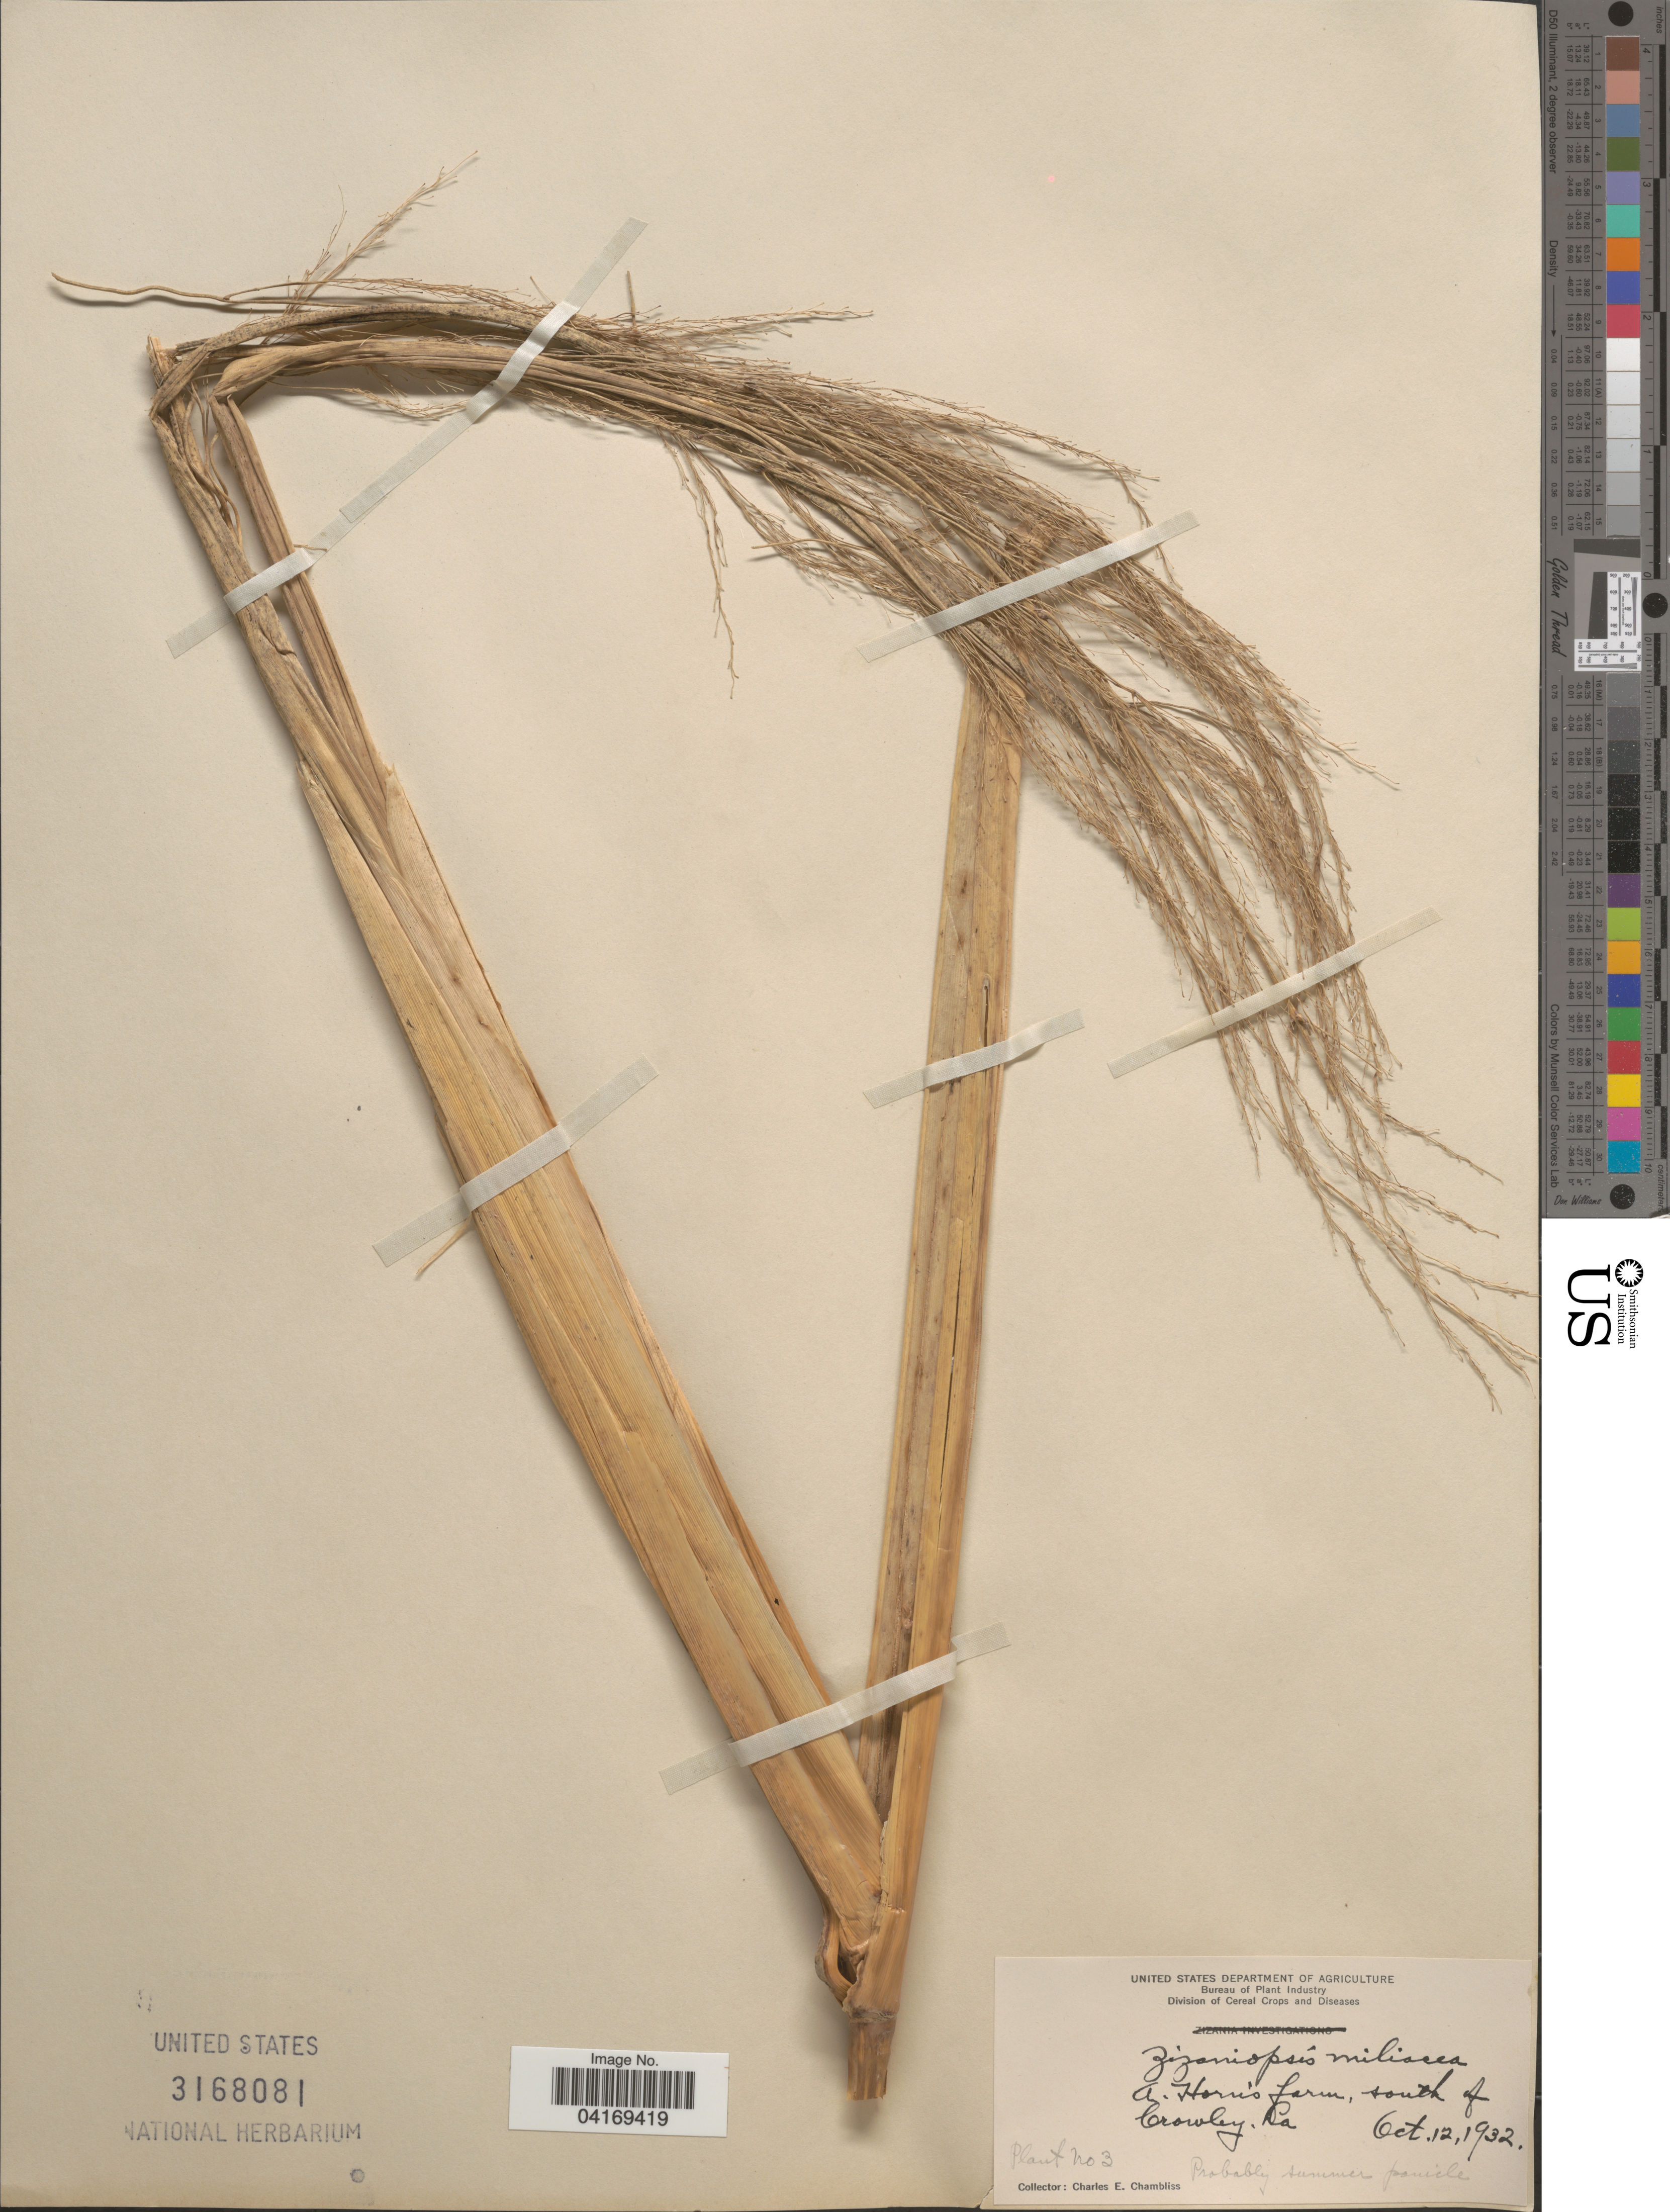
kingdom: Plantae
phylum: Tracheophyta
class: Liliopsida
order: Poales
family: Poaceae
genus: Zizaniopsis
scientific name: Zizaniopsis miliacea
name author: (Michx.) Döll & Asch.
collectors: C. Chambliss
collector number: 3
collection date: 1932-10-12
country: United States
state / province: Louisiana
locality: A. Harris farm, south of Crowley.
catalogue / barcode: US 3168081